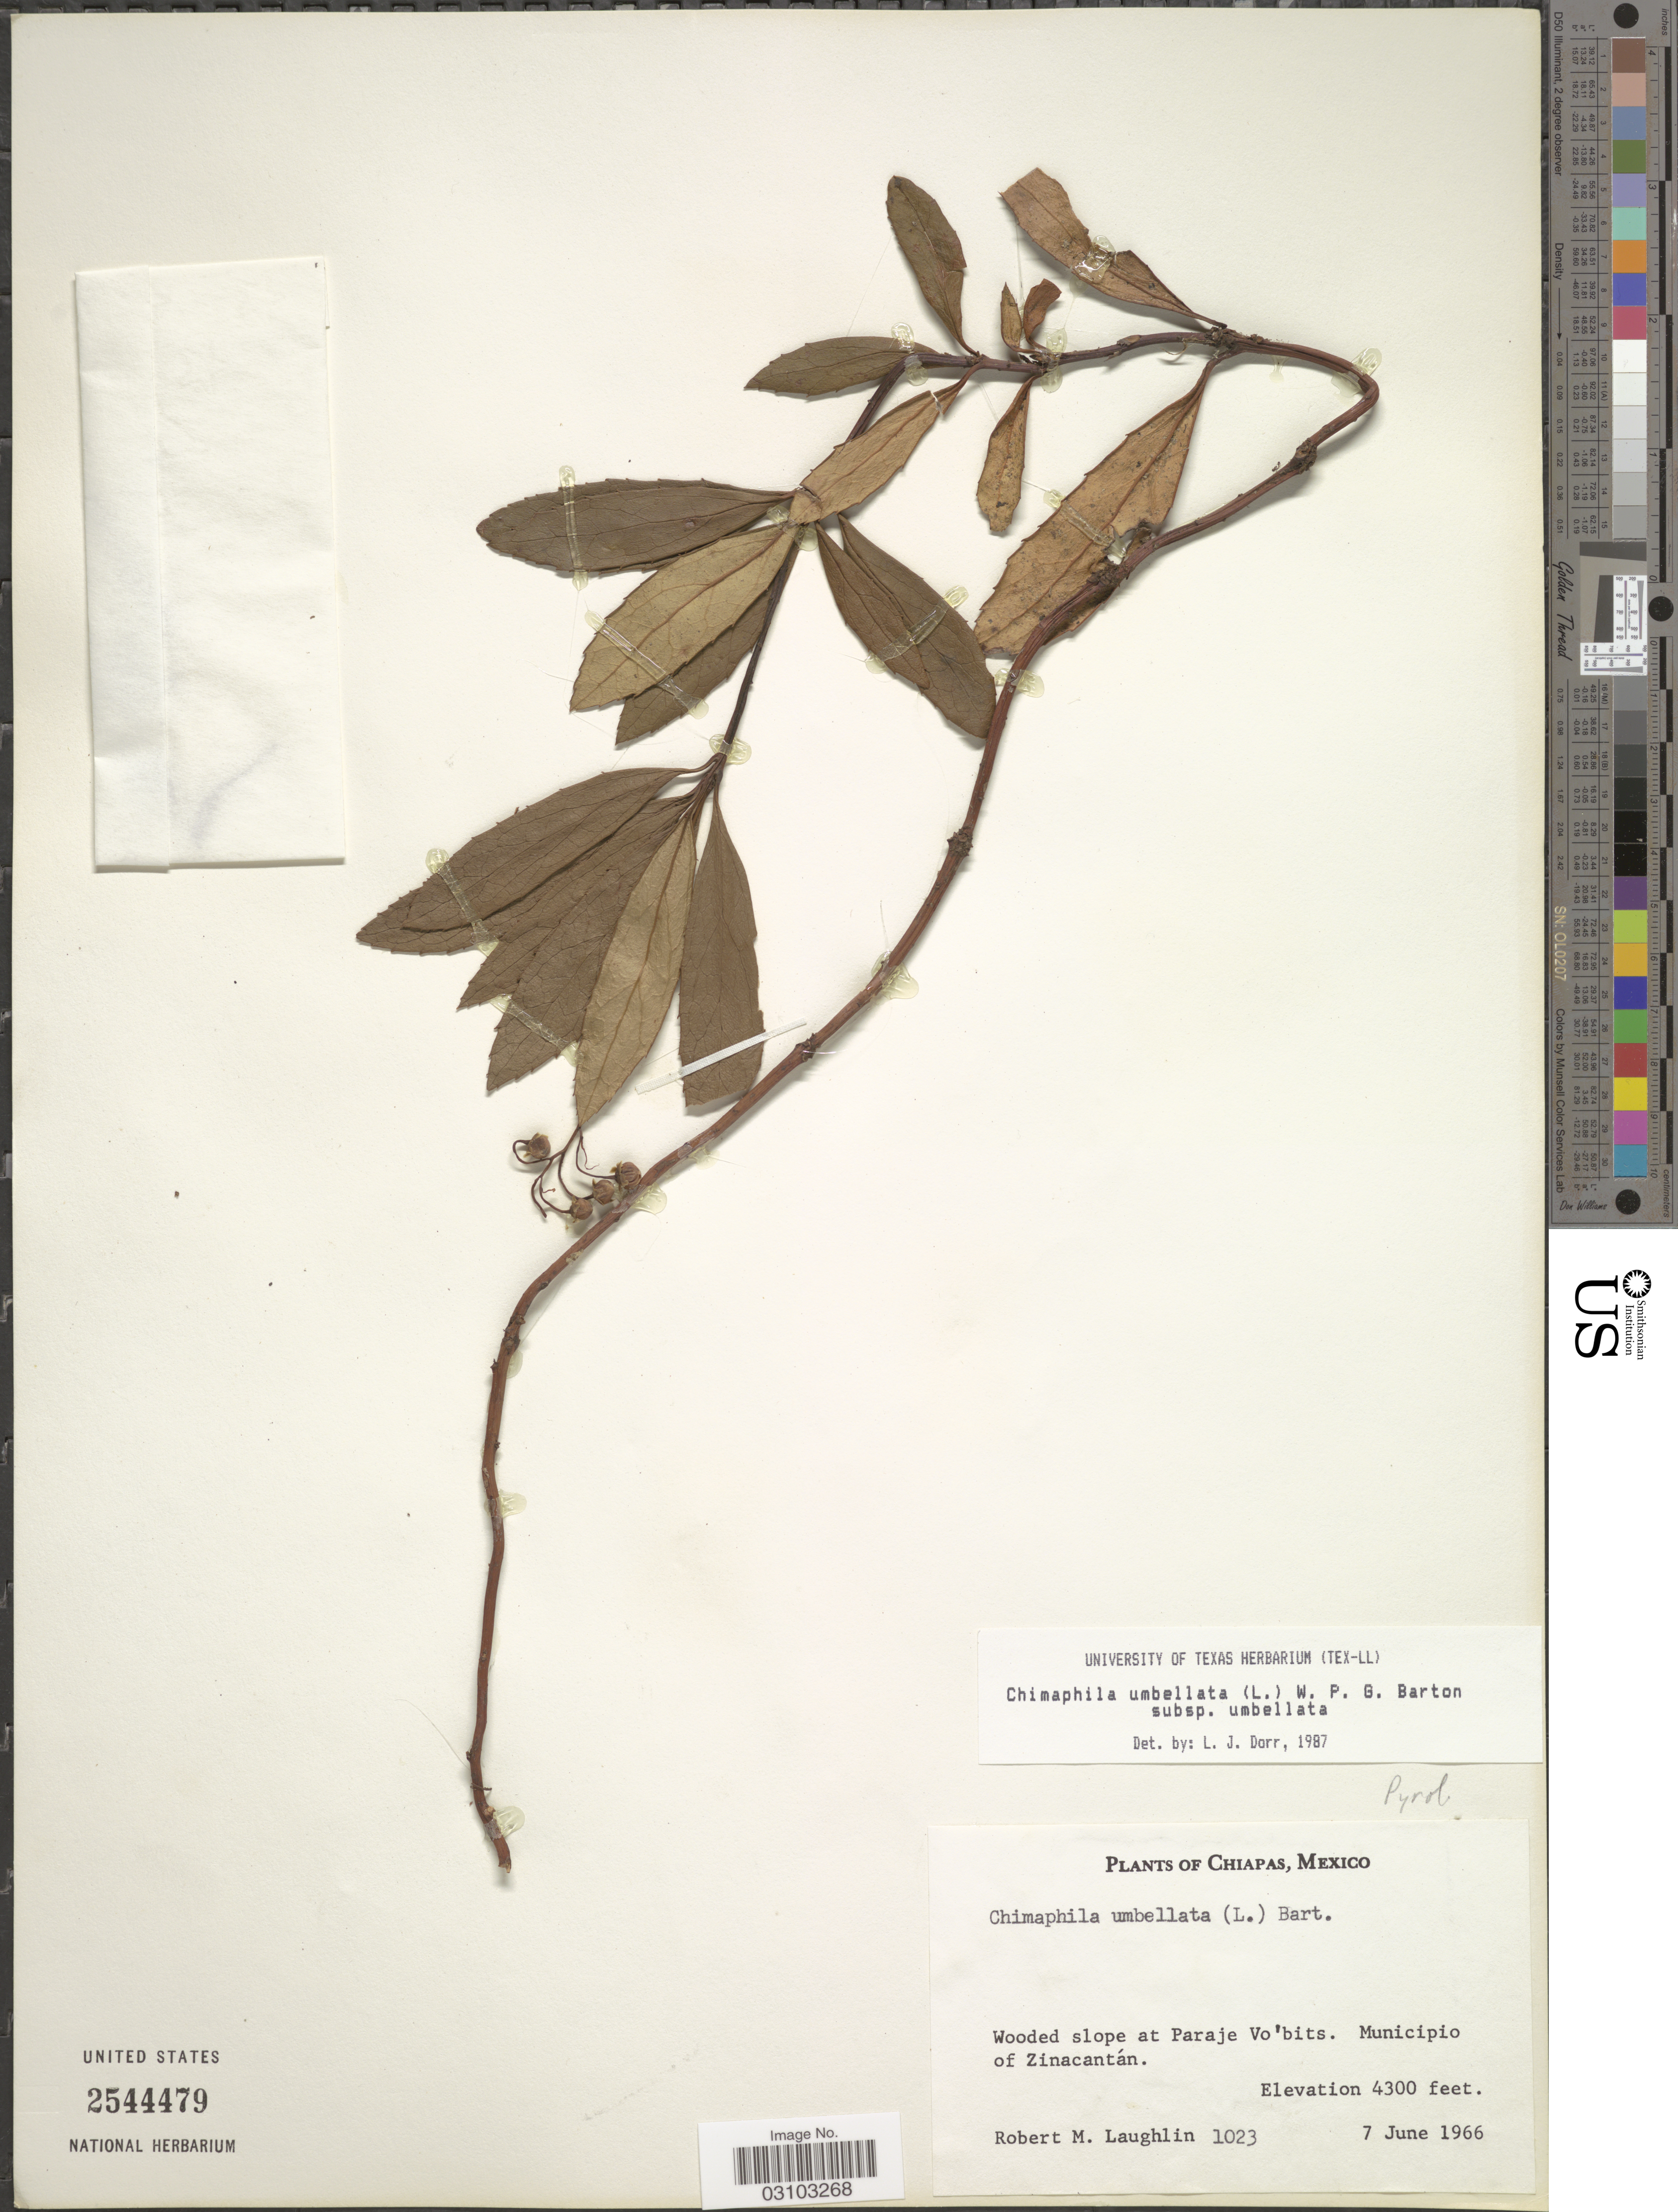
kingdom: Plantae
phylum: Tracheophyta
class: Magnoliopsida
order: Ericales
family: Ericaceae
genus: Chimaphila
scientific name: Chimaphila umbellata subsp. umbellata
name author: (L.) W.P.C. Barton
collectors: R. M. Laughlin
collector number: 1023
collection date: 1966-06-07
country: Mexico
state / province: Chiapas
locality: Wooded slope at Paraje Vo'bits. Municipio of Zinacantán.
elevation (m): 1311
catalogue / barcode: US 2544479